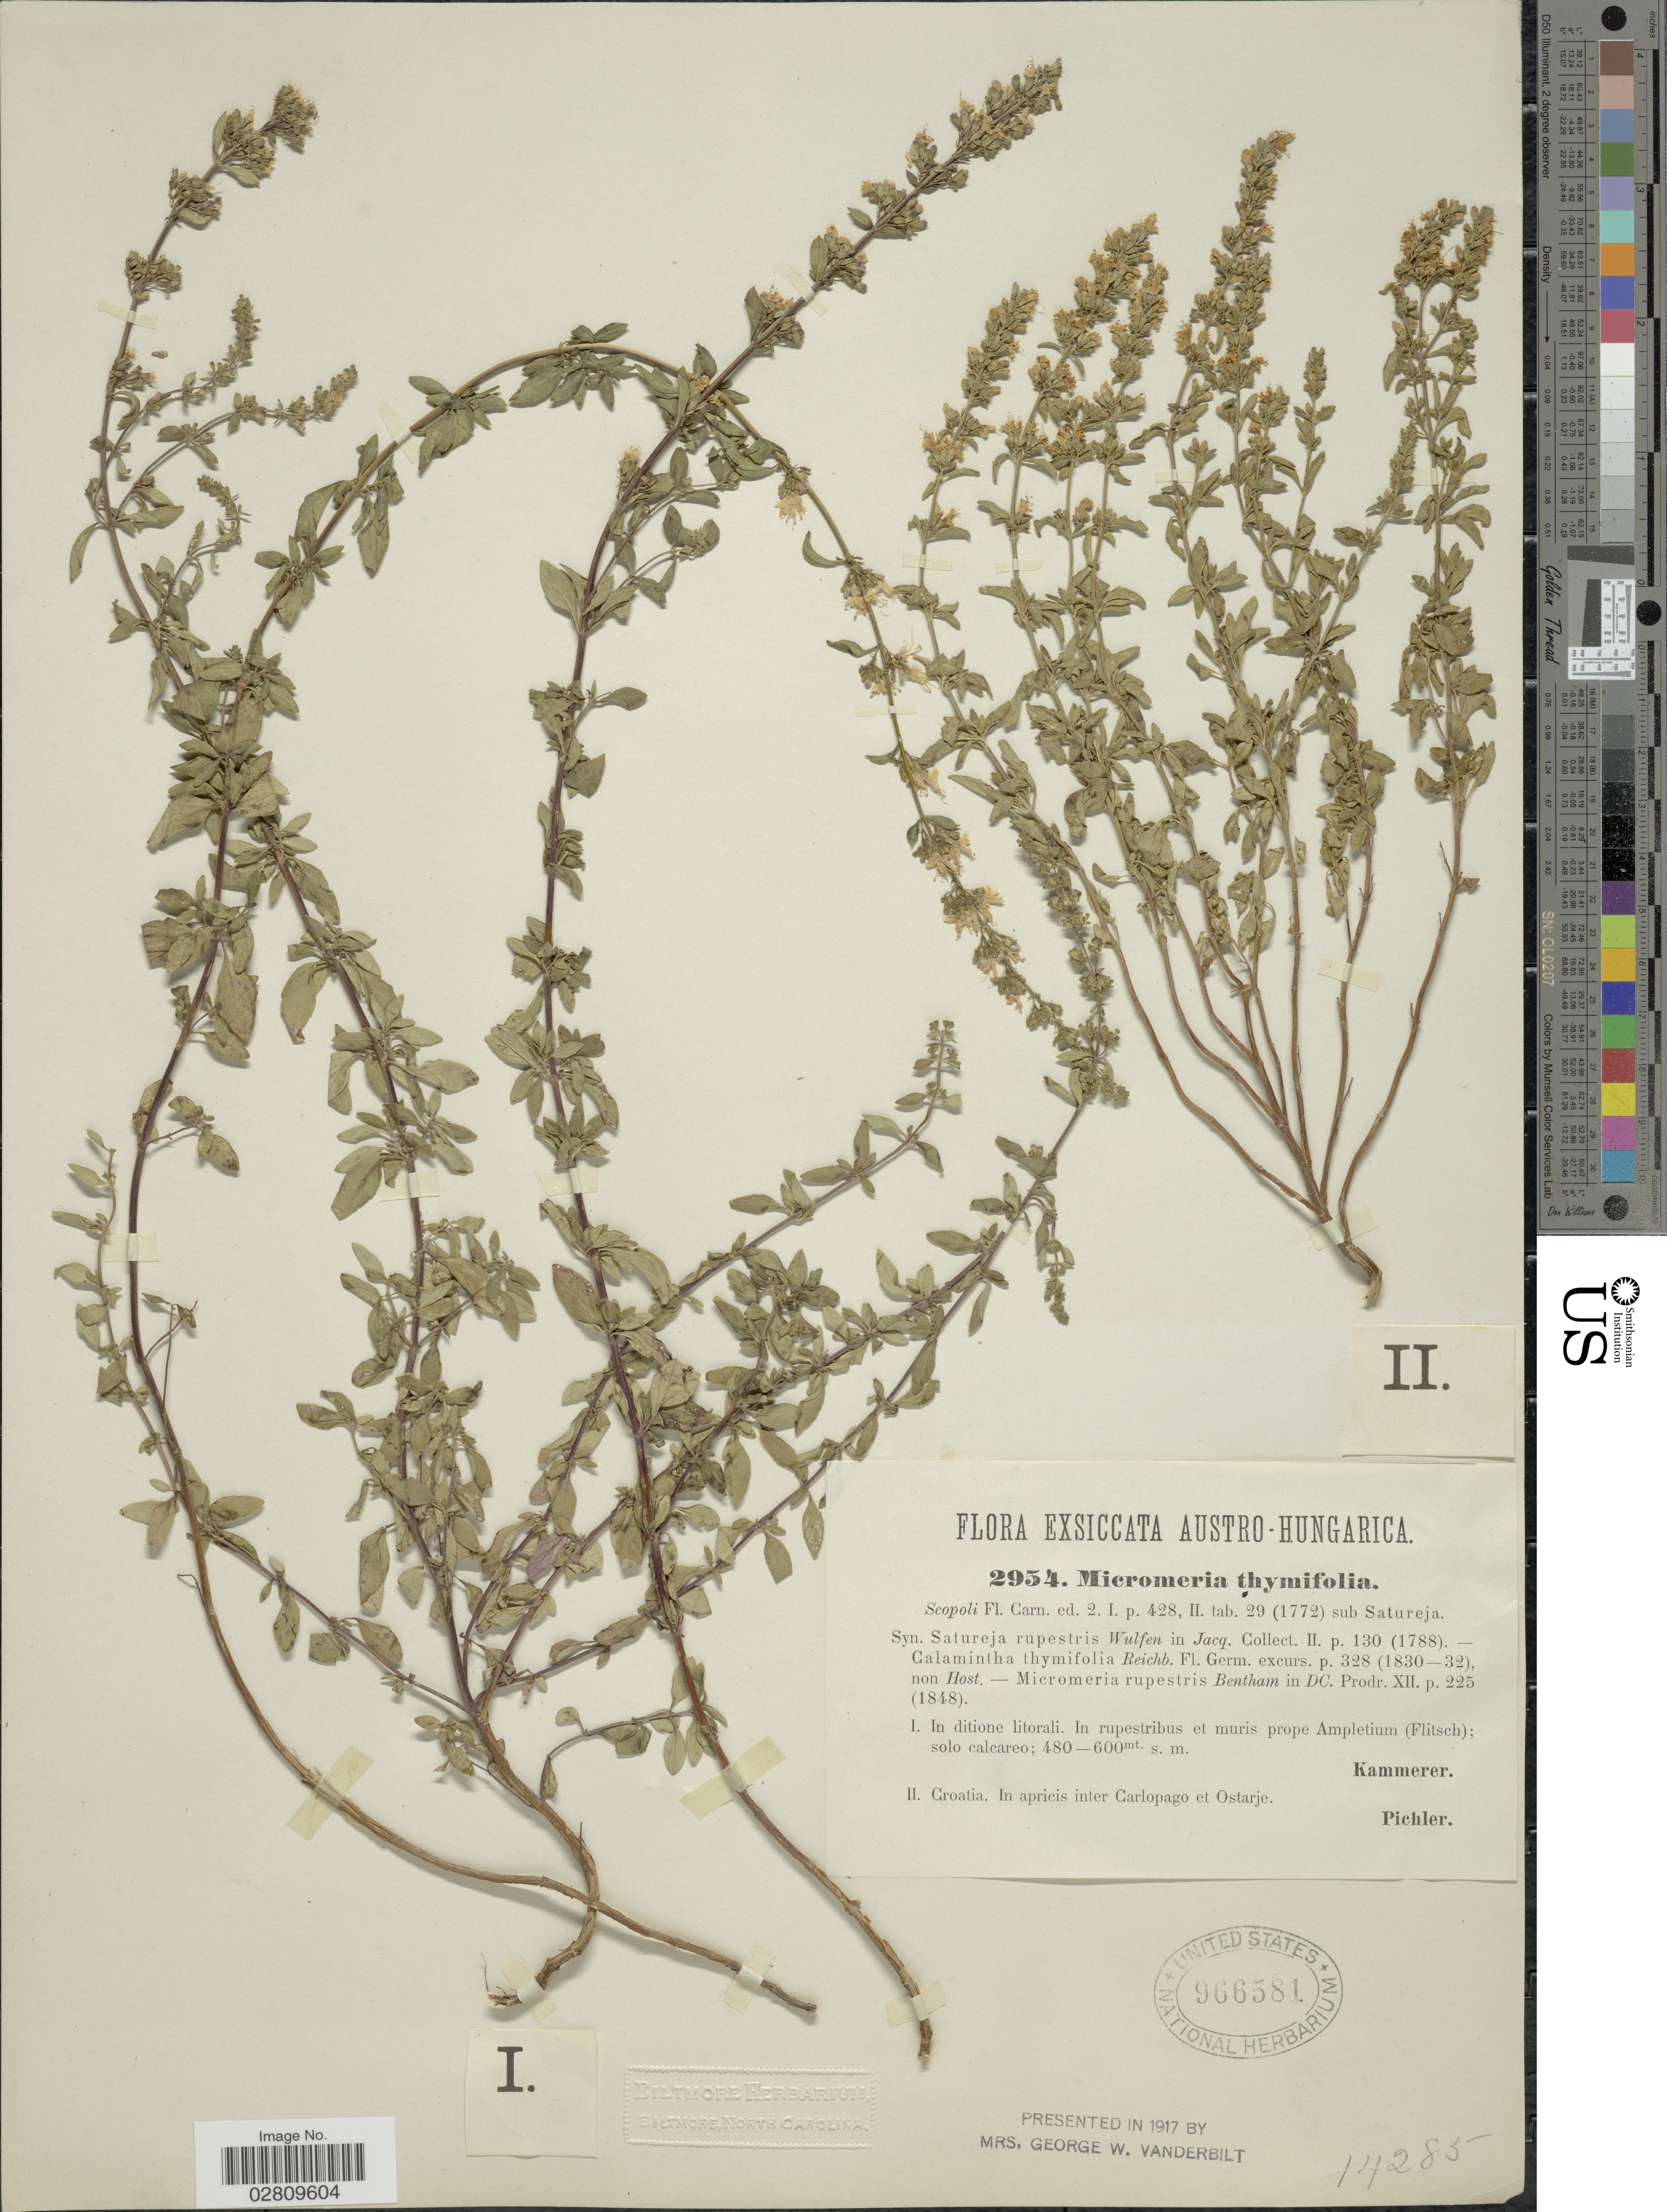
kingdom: Plantae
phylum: Tracheophyta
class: Magnoliopsida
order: Lamiales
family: Lamiaceae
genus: Micromeria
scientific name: Micromeria thymifolia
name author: (Scop.) Fritsch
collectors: -. Kammerer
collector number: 2954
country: Slovenia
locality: Austro-Hungarica. In ditione litorali. In rupestribus et muris prope Ampletium (Flitsch); solo calcareo.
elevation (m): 480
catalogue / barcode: US 966581